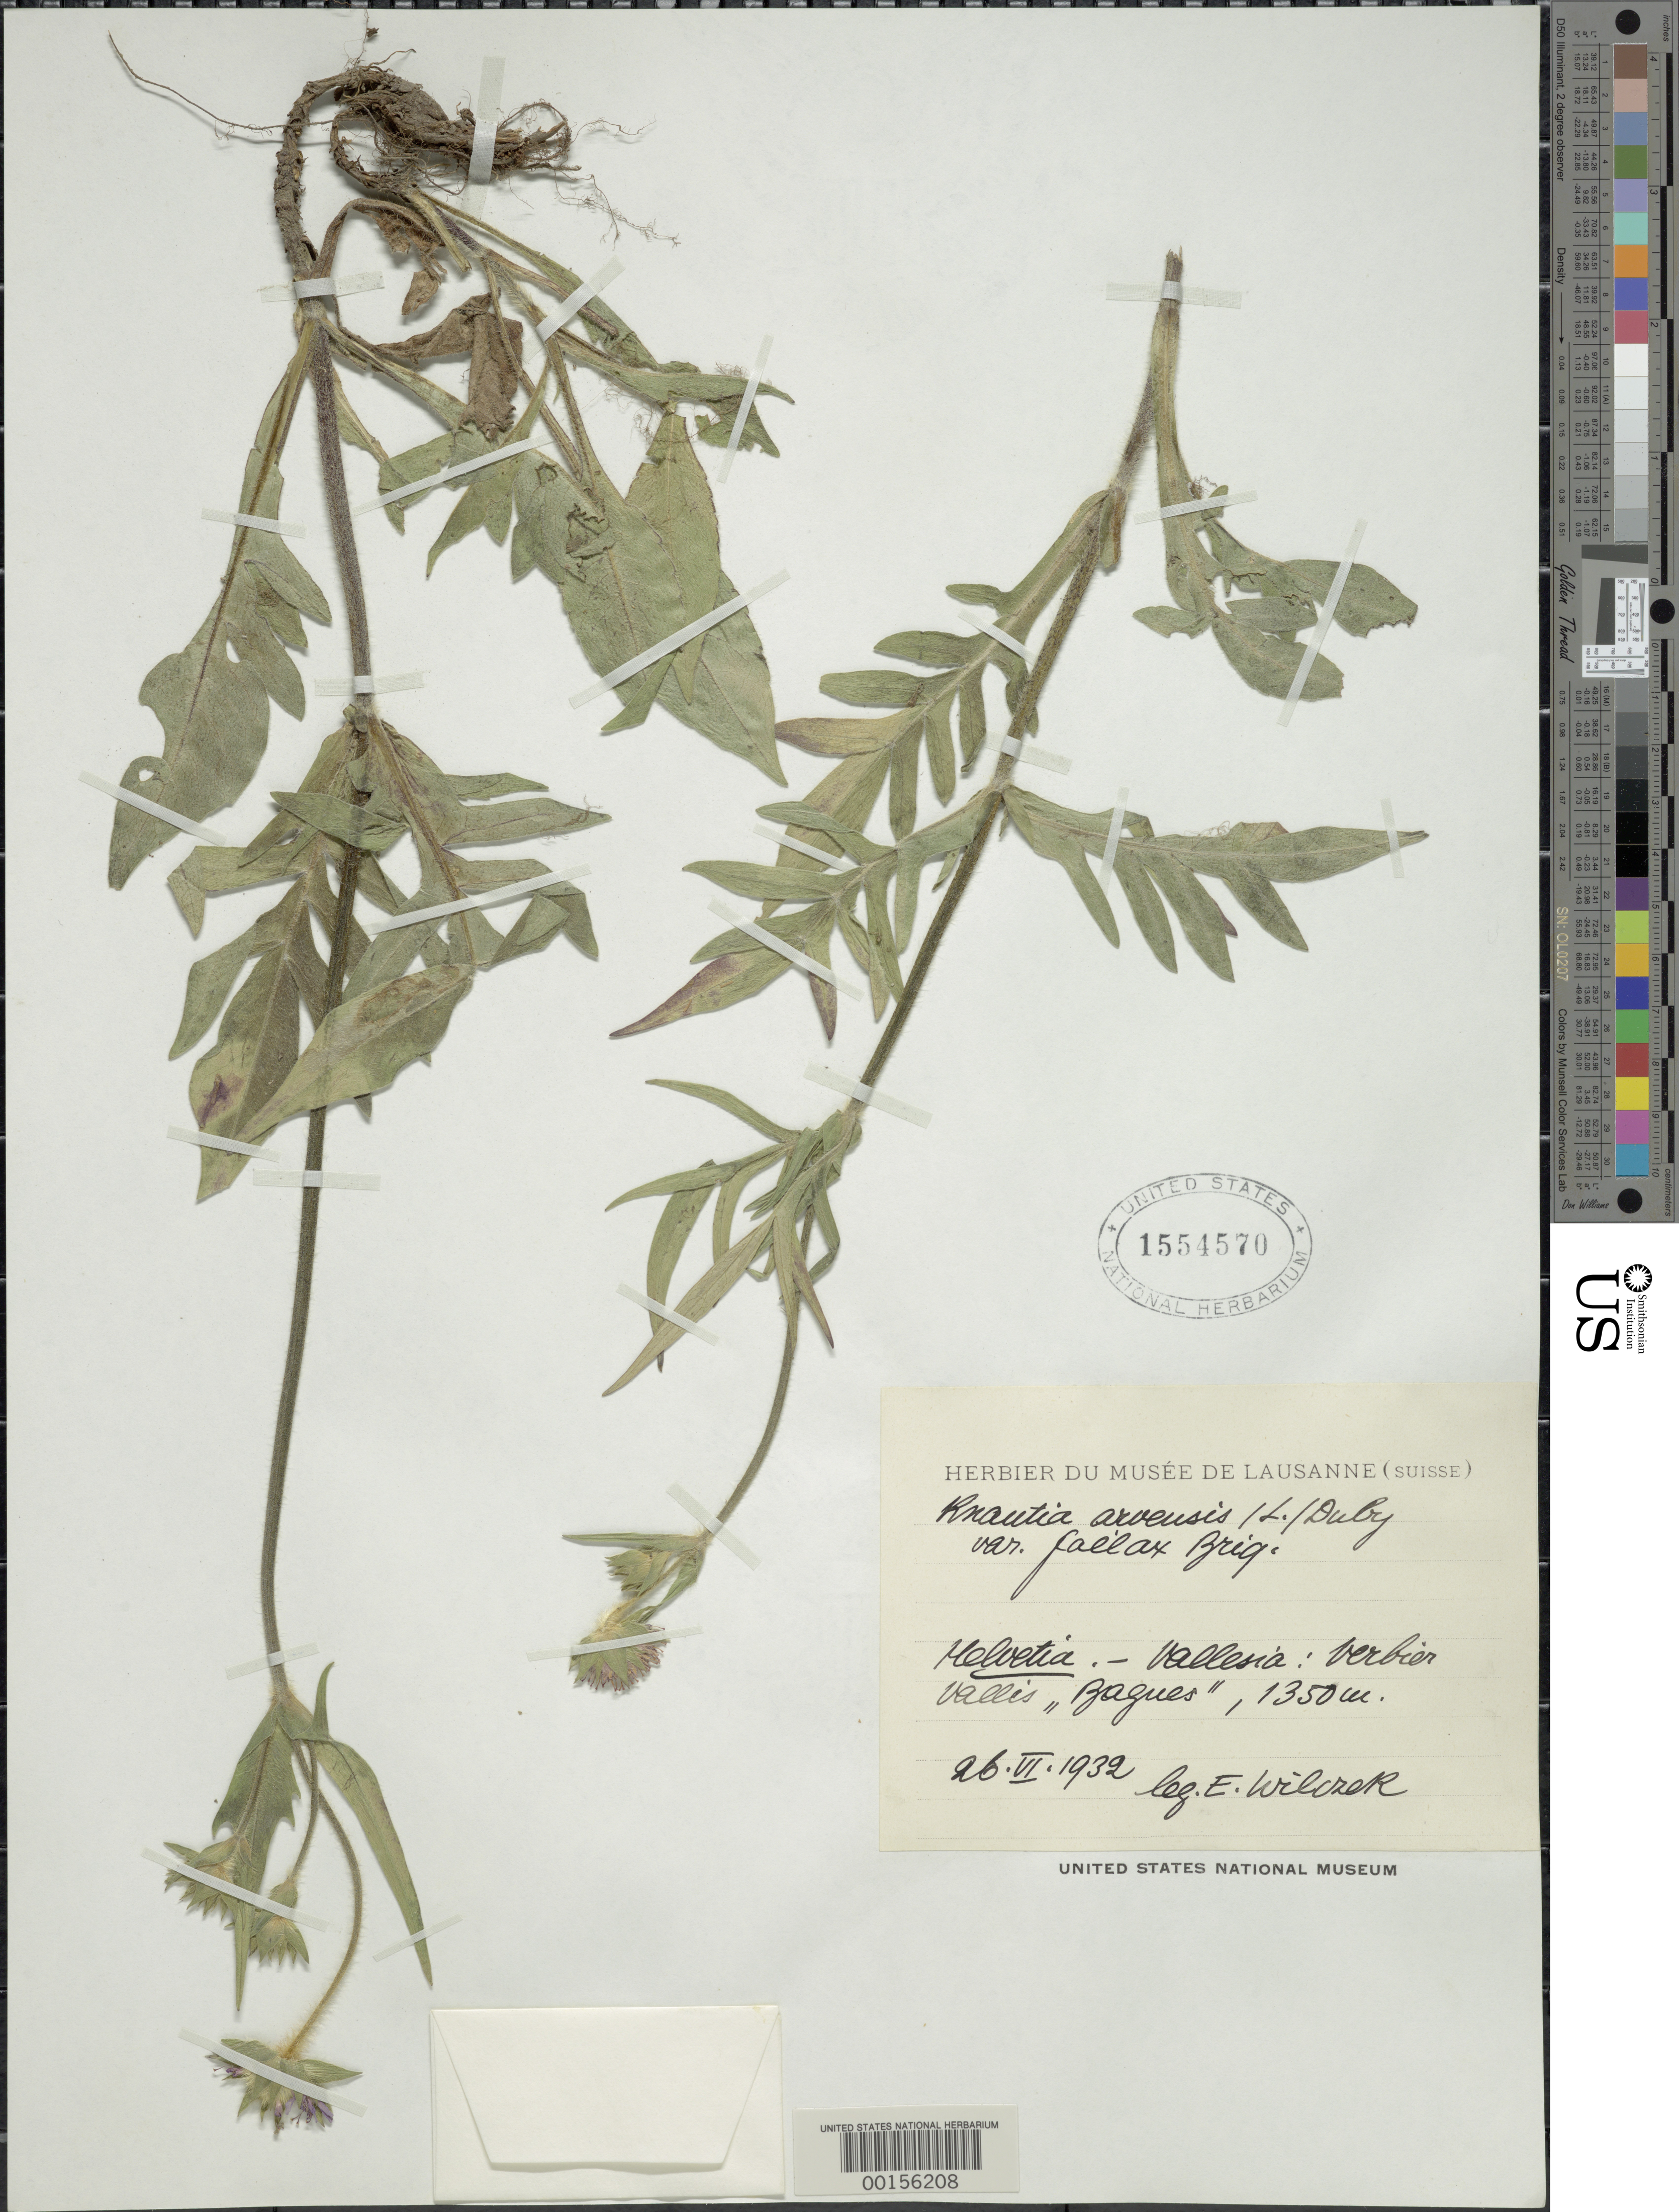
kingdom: Plantae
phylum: Tracheophyta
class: Magnoliopsida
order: Dipsacales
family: Caprifoliaceae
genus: Knautia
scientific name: Knautia arvensis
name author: (L.) Coult.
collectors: E. Wilczek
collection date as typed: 26 Jun 1932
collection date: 1932-06-26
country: Switzerland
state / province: Valais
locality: Vallesia, Verbier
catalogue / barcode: US 1554570